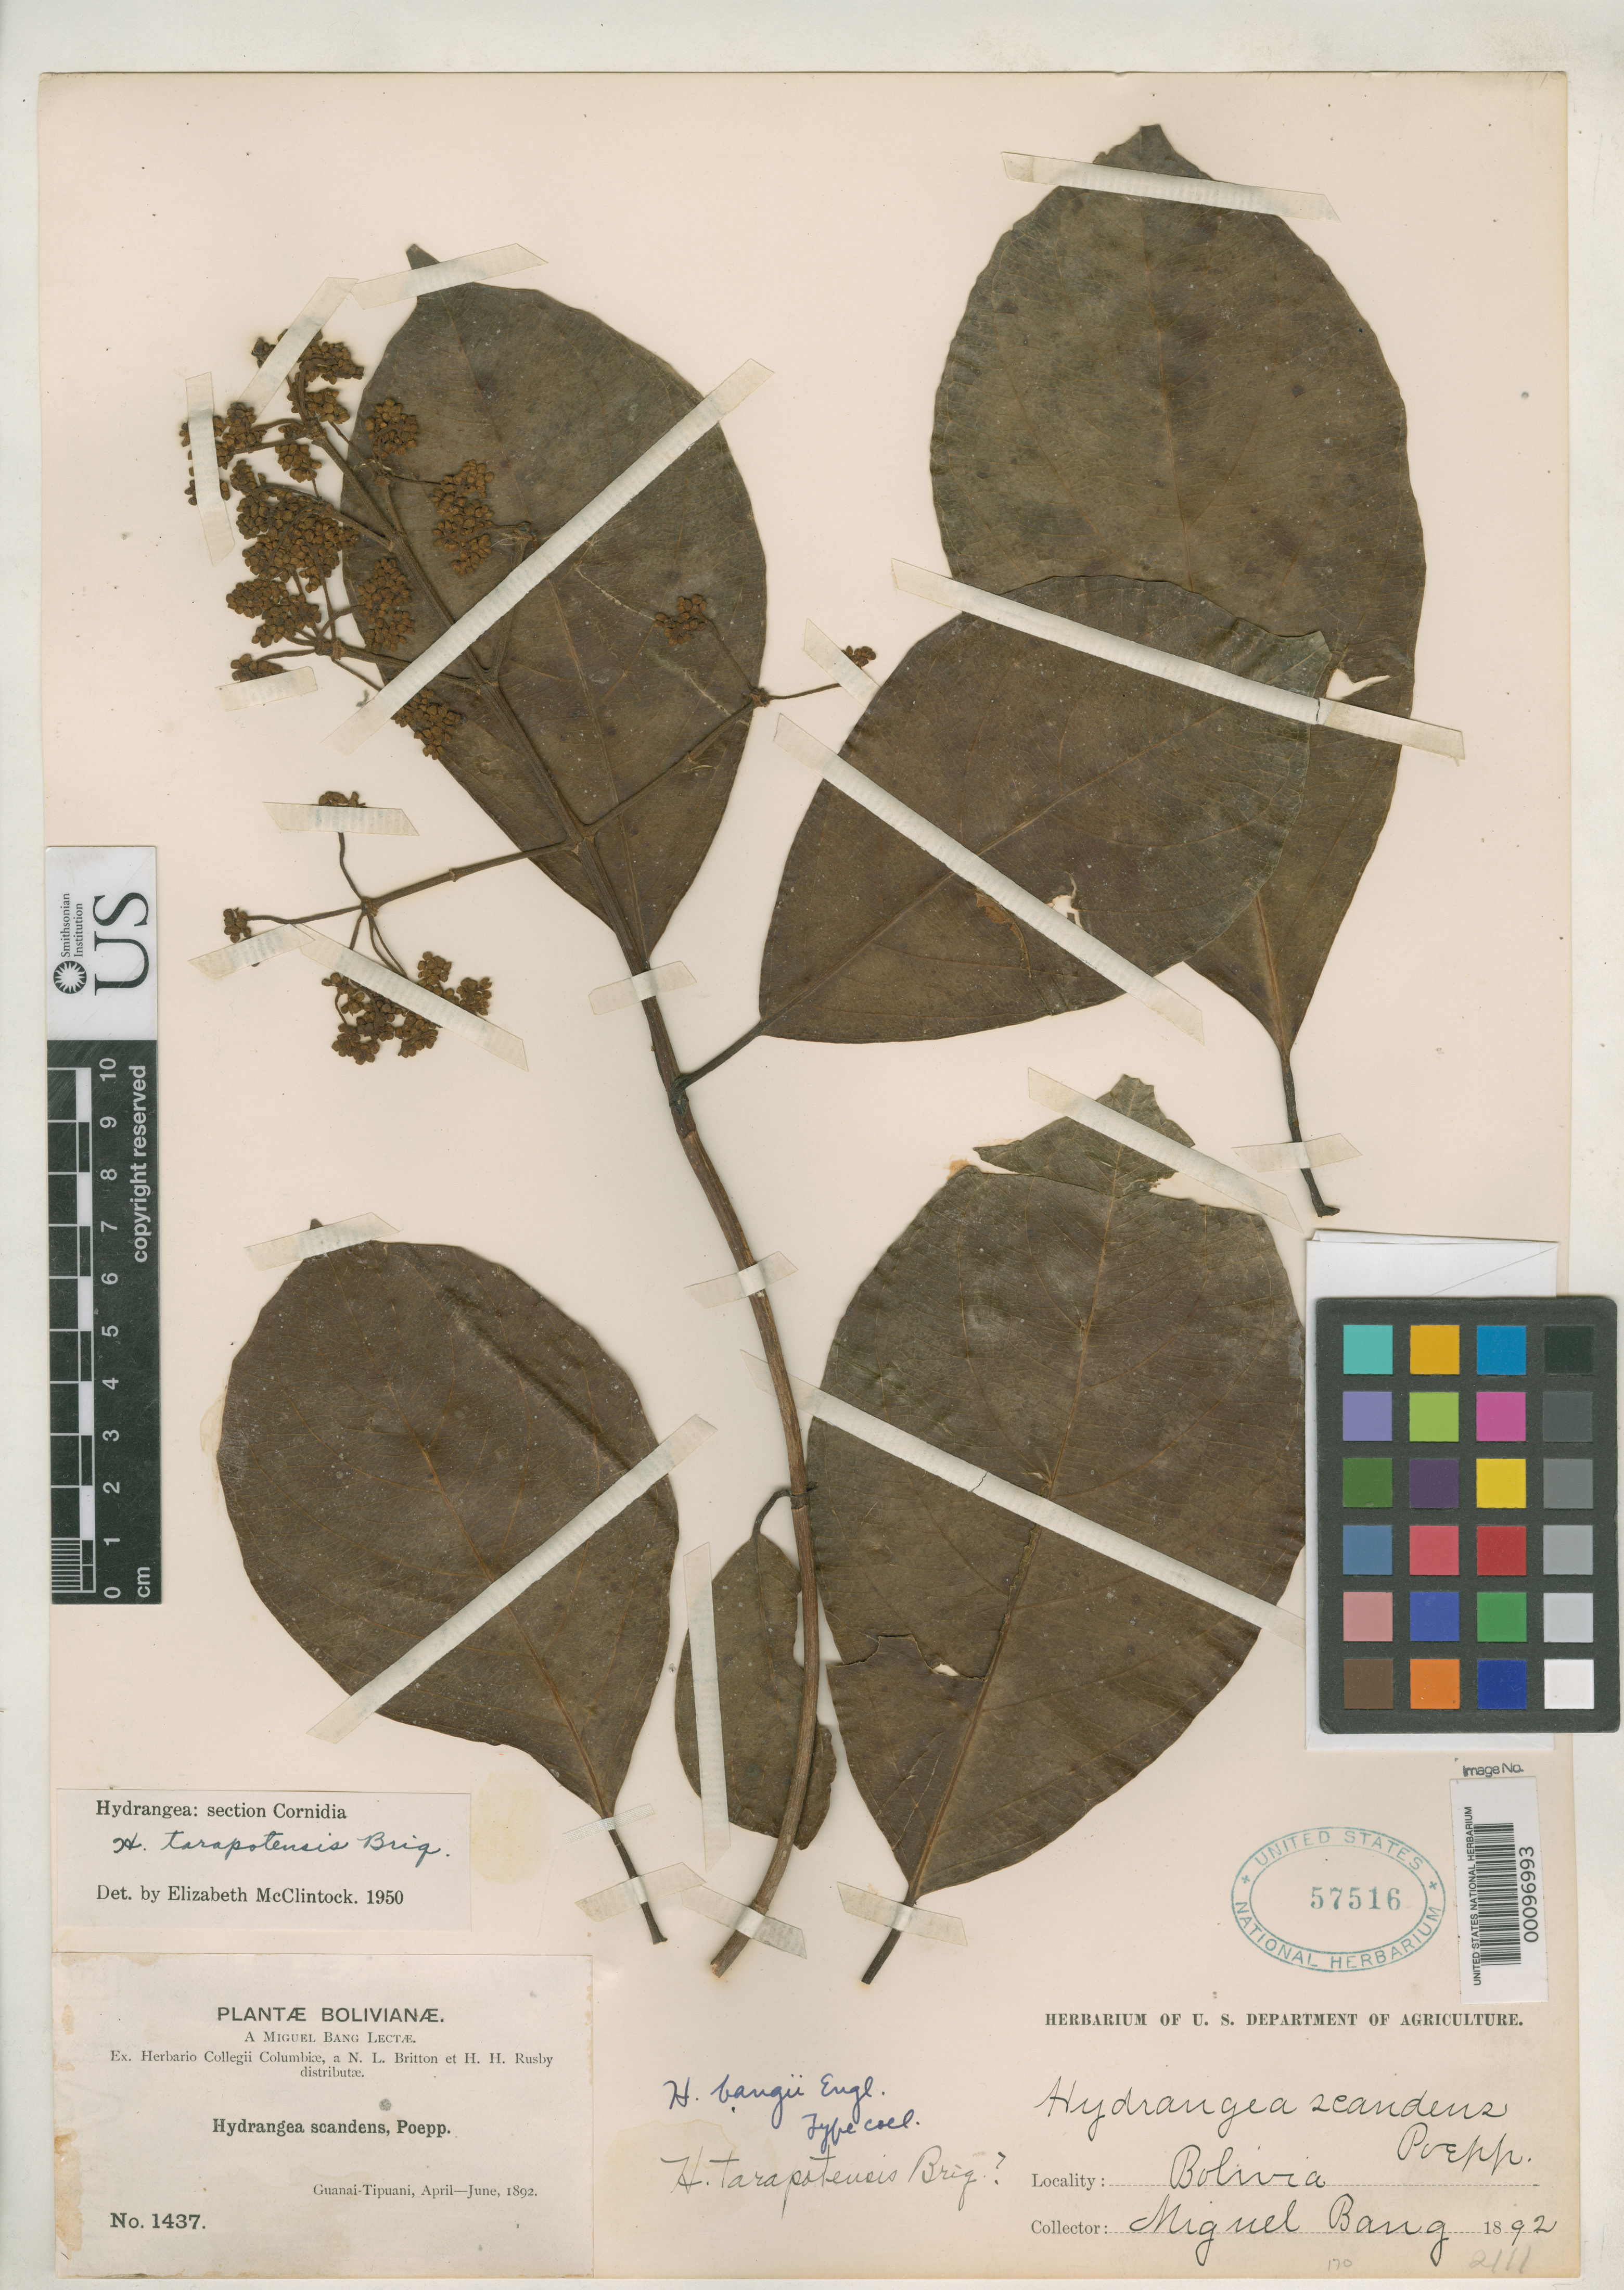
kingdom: Plantae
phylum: Tracheophyta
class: Magnoliopsida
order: Cornales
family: Hydrangeaceae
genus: Hydrangea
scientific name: Hydrangea bangii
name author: Engl. in Engl. & Prantl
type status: Isotype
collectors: M. Bang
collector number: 1437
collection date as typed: Apr 1892 to -- Jun 1892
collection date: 1892-04/1892-06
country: Bolivia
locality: Guanai Tipuana.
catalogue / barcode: US 57516